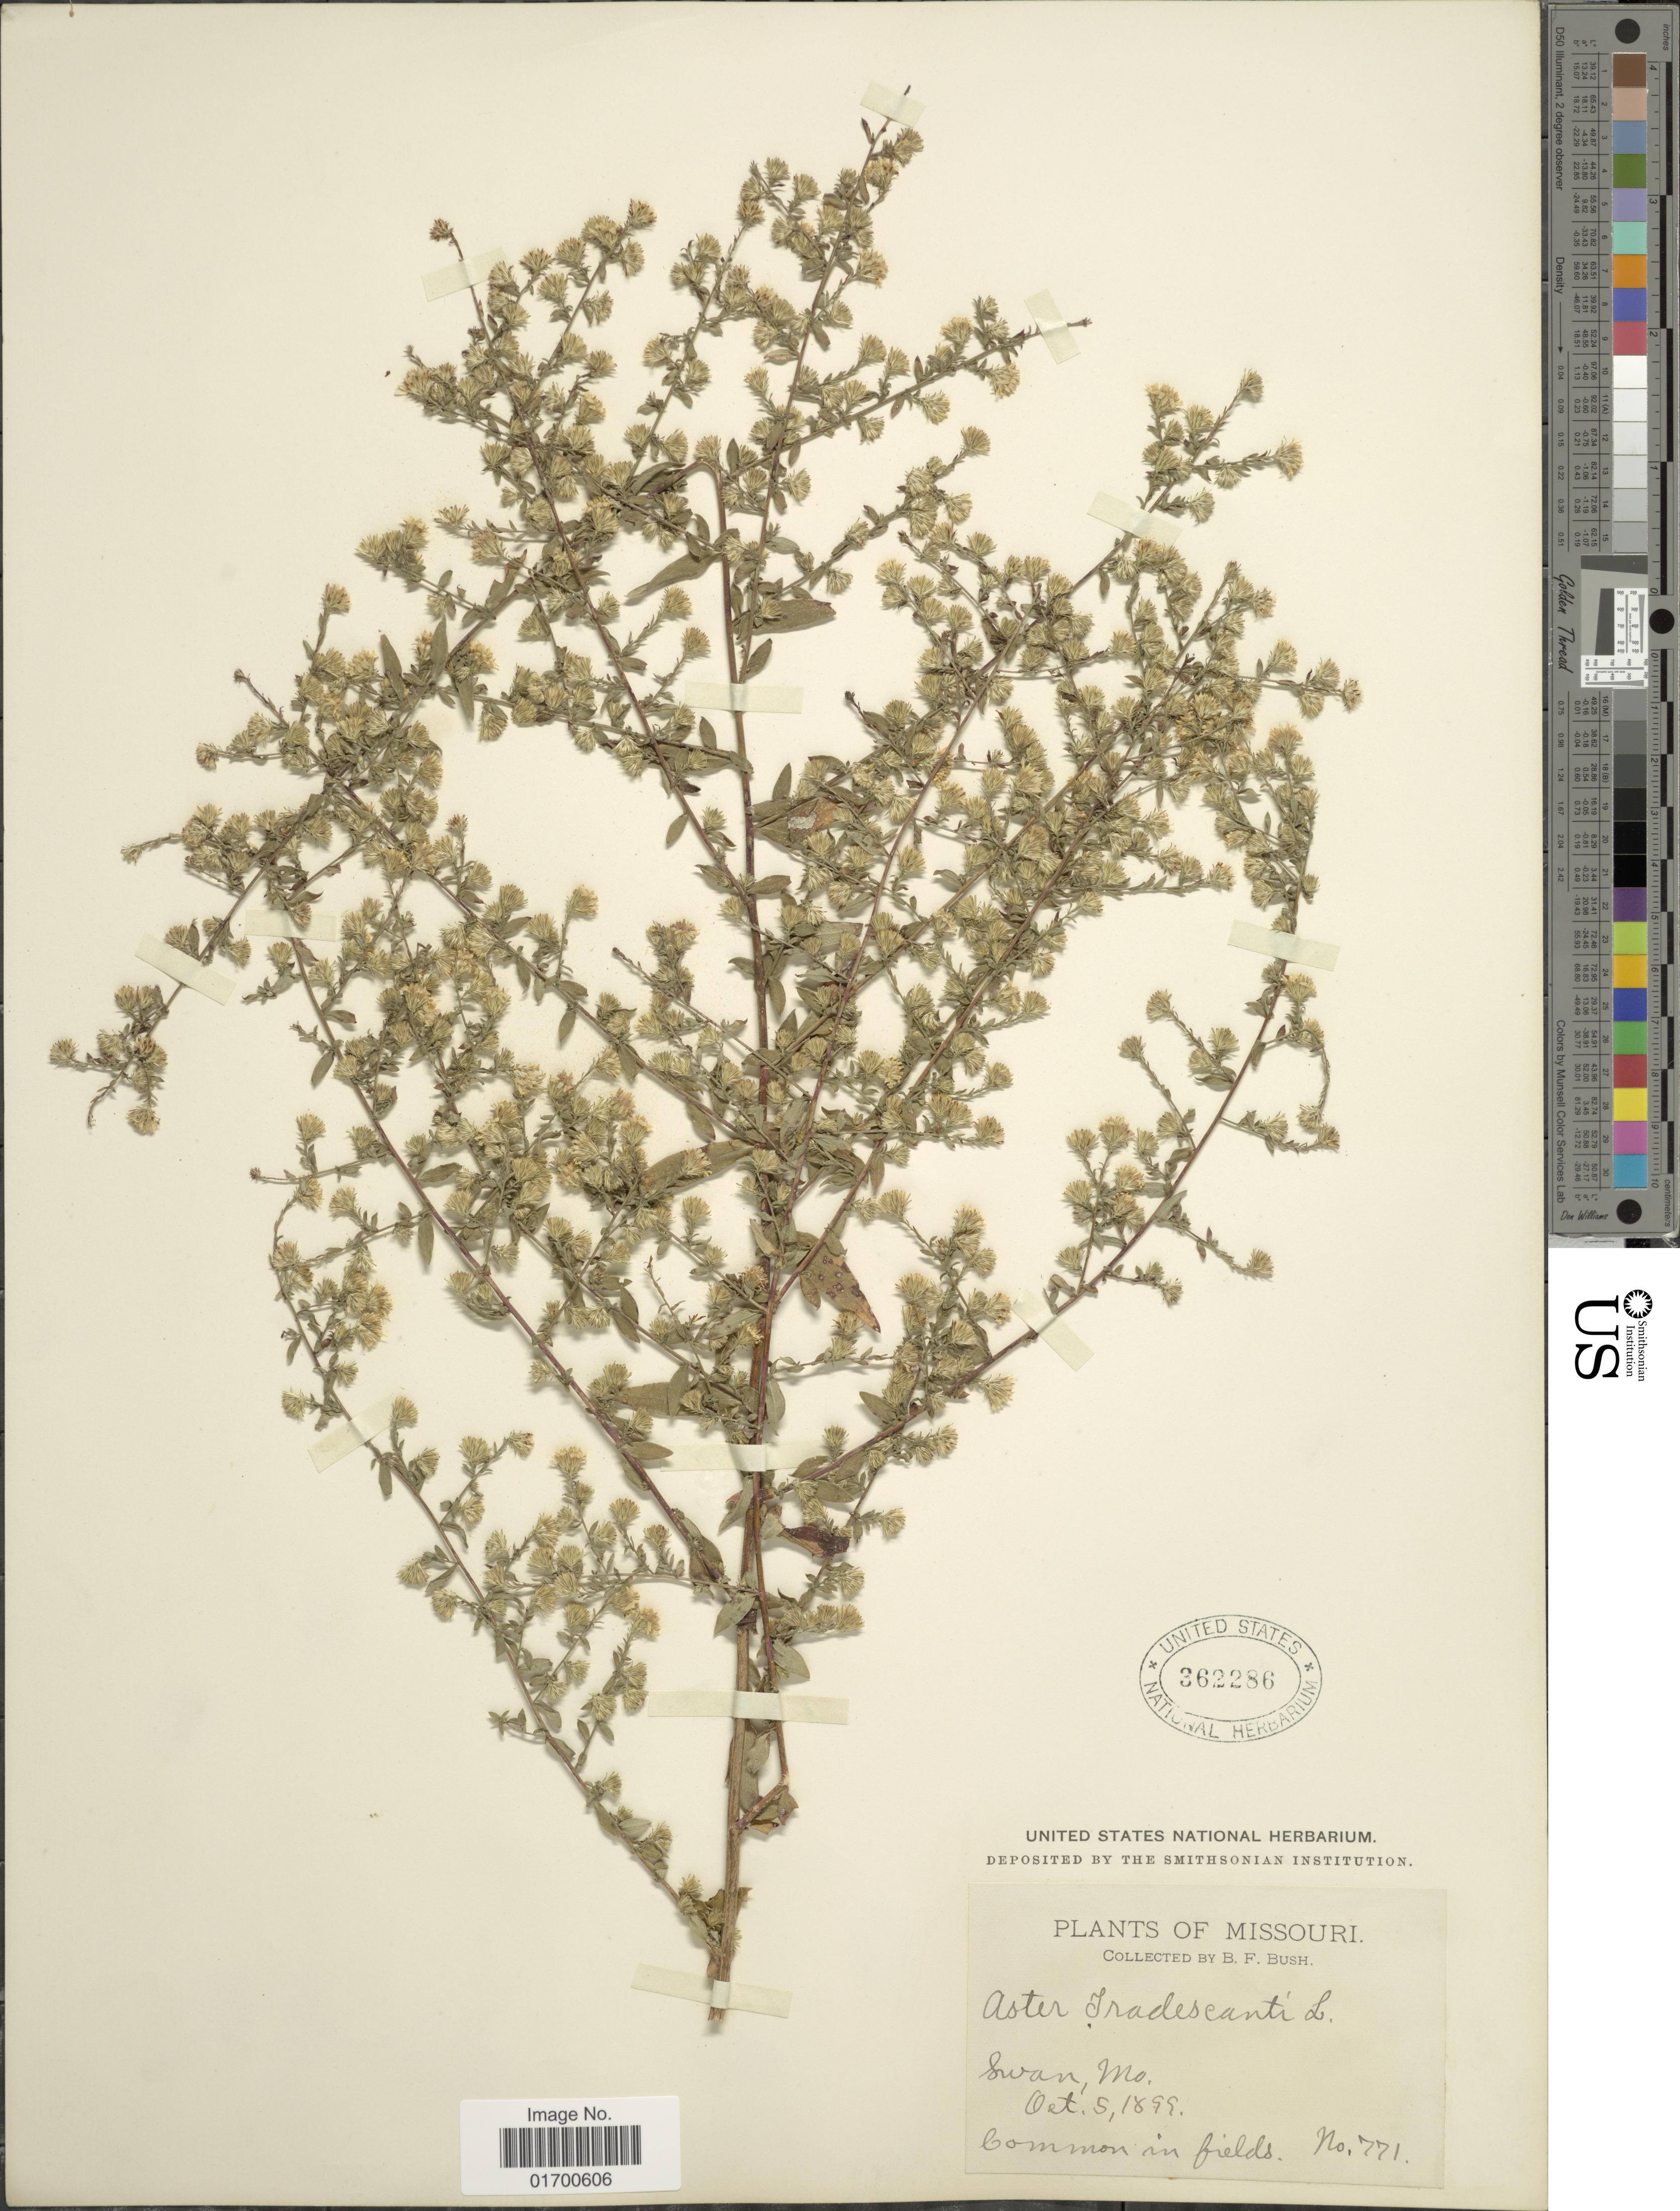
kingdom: Plantae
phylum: Tracheophyta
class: Magnoliopsida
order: Asterales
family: Asteraceae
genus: Symphyotrichum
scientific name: Symphyotrichum lateriflorum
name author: (L.) Á. Löve & D. Löve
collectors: B. F. Bush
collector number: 771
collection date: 1899-10-05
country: United States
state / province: Missouri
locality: Swan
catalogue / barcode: US 362286